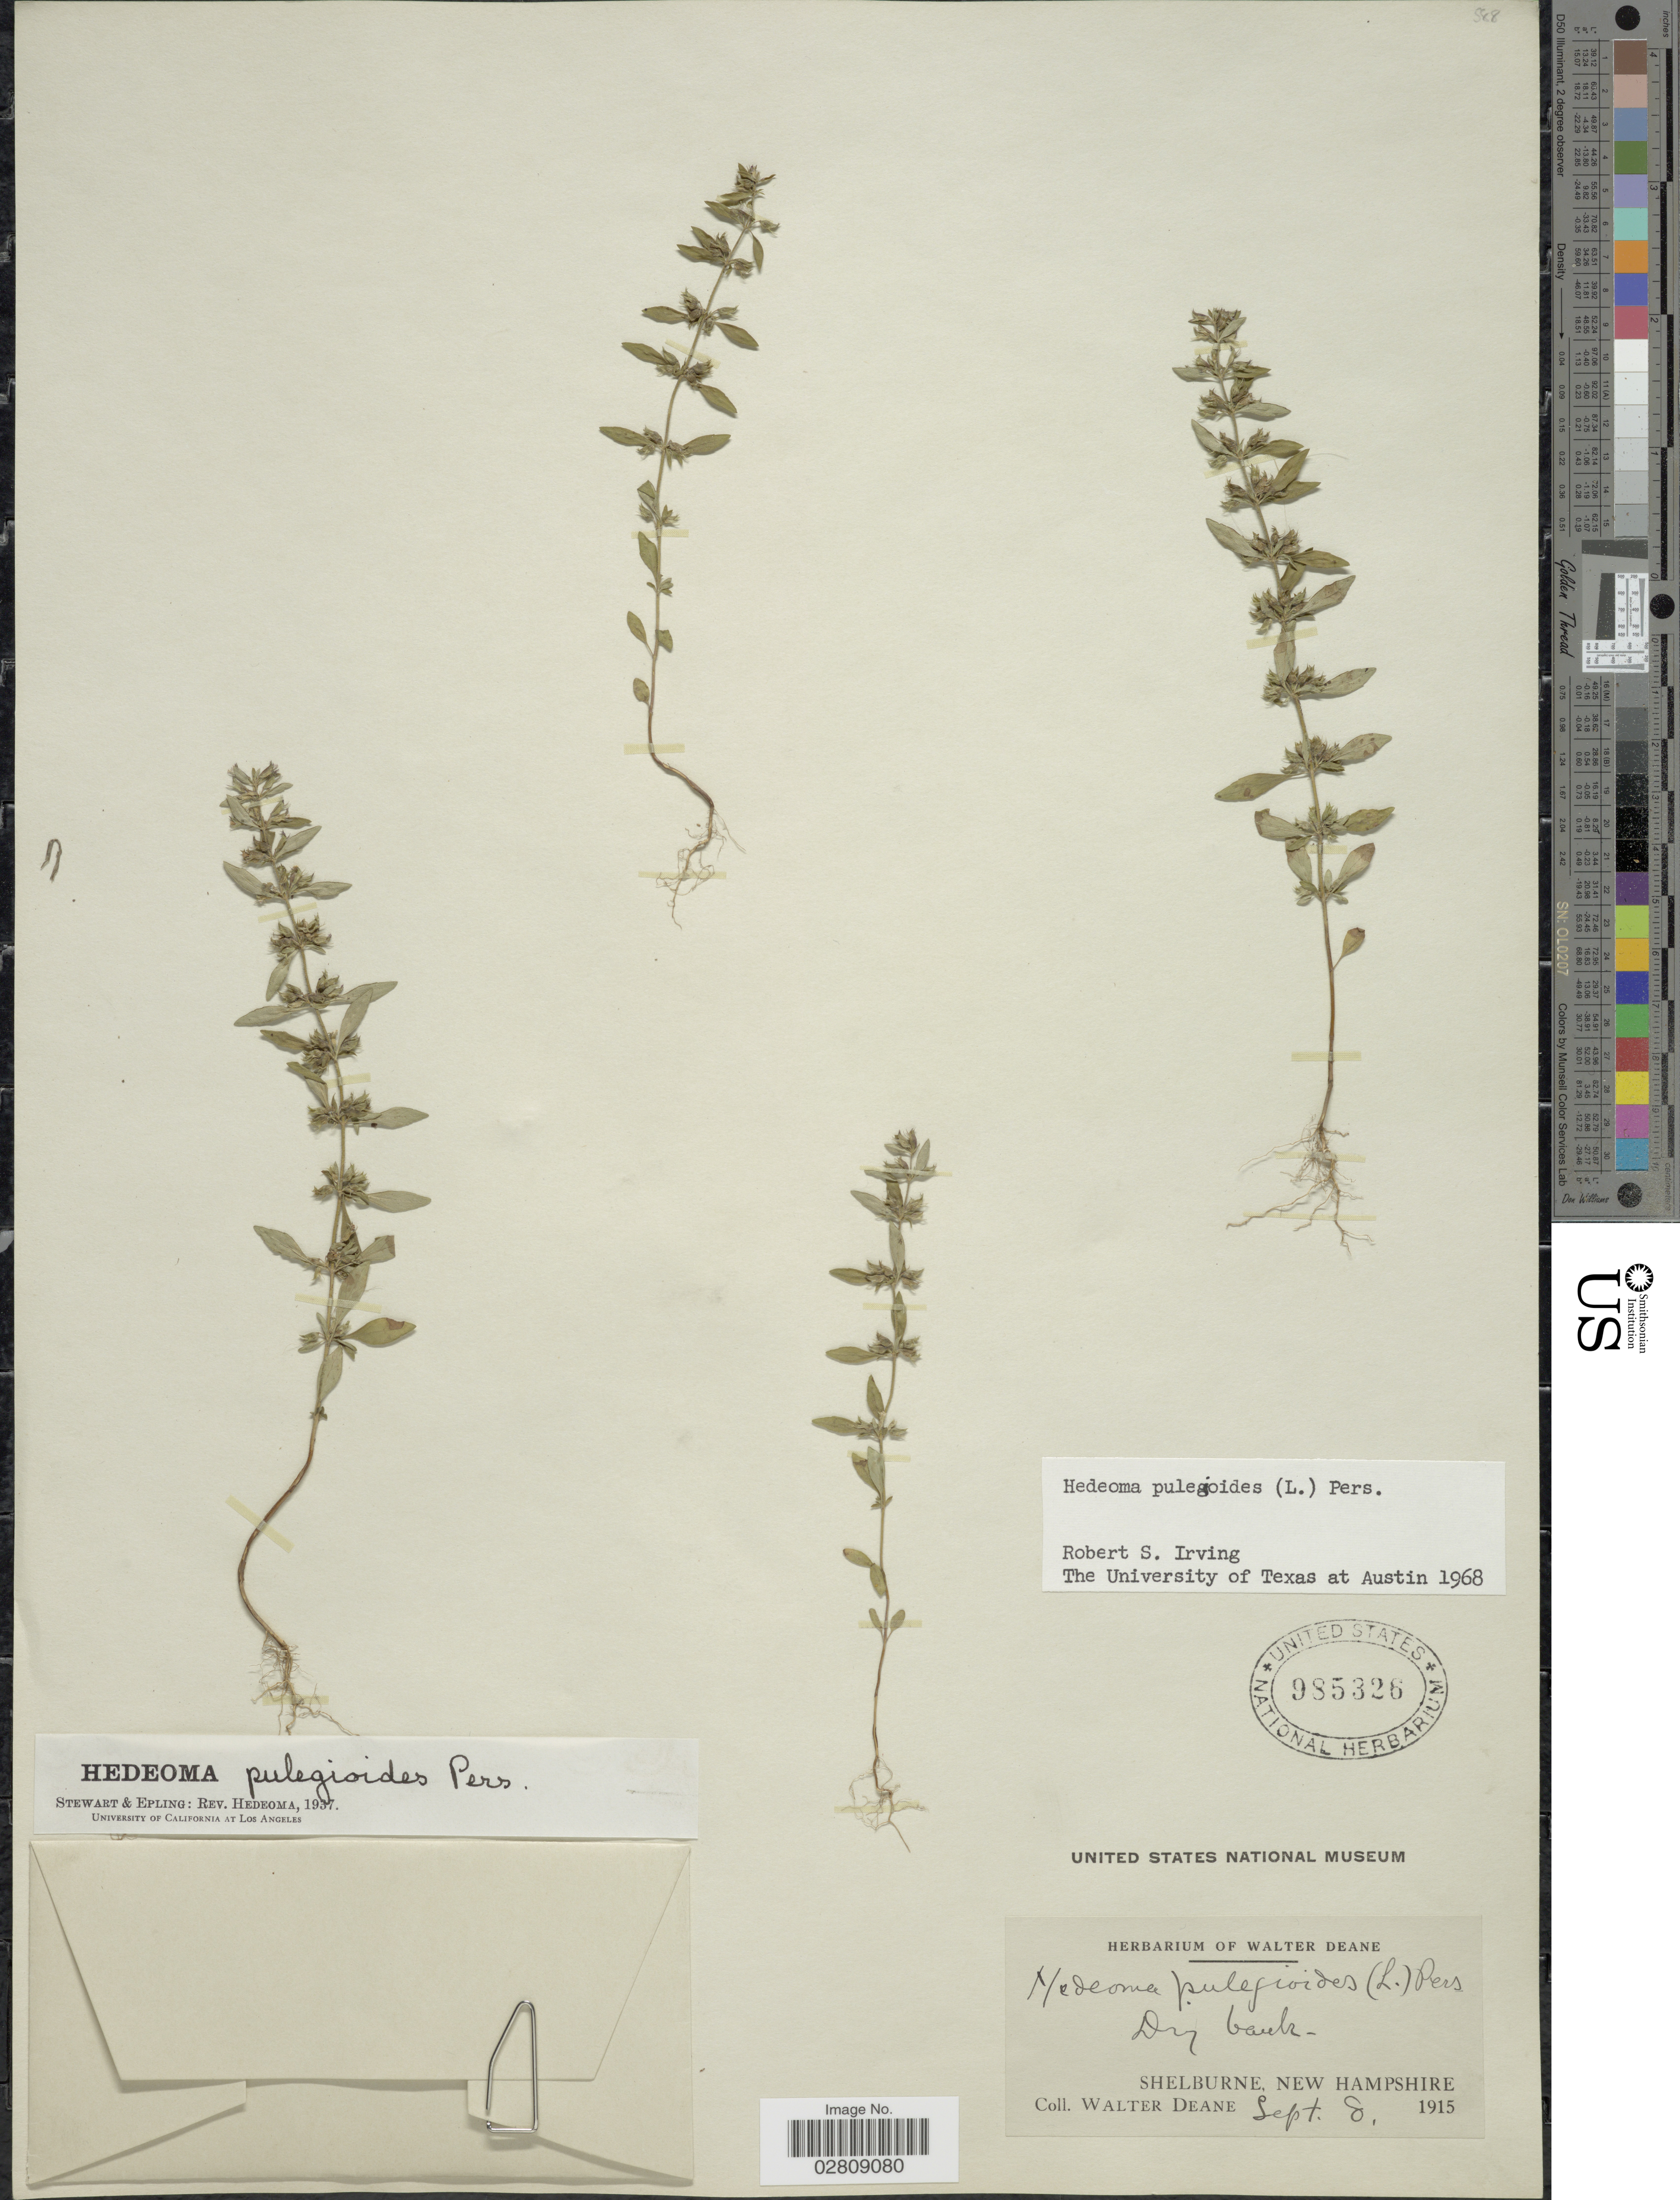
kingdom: Plantae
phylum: Tracheophyta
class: Magnoliopsida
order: Lamiales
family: Lamiaceae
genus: Hedeoma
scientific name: Hedeoma pulegioides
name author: (L.) Pers.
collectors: W. Deane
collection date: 1915-09-08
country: United States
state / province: New Hampshire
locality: Shelburne.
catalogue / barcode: US 985326